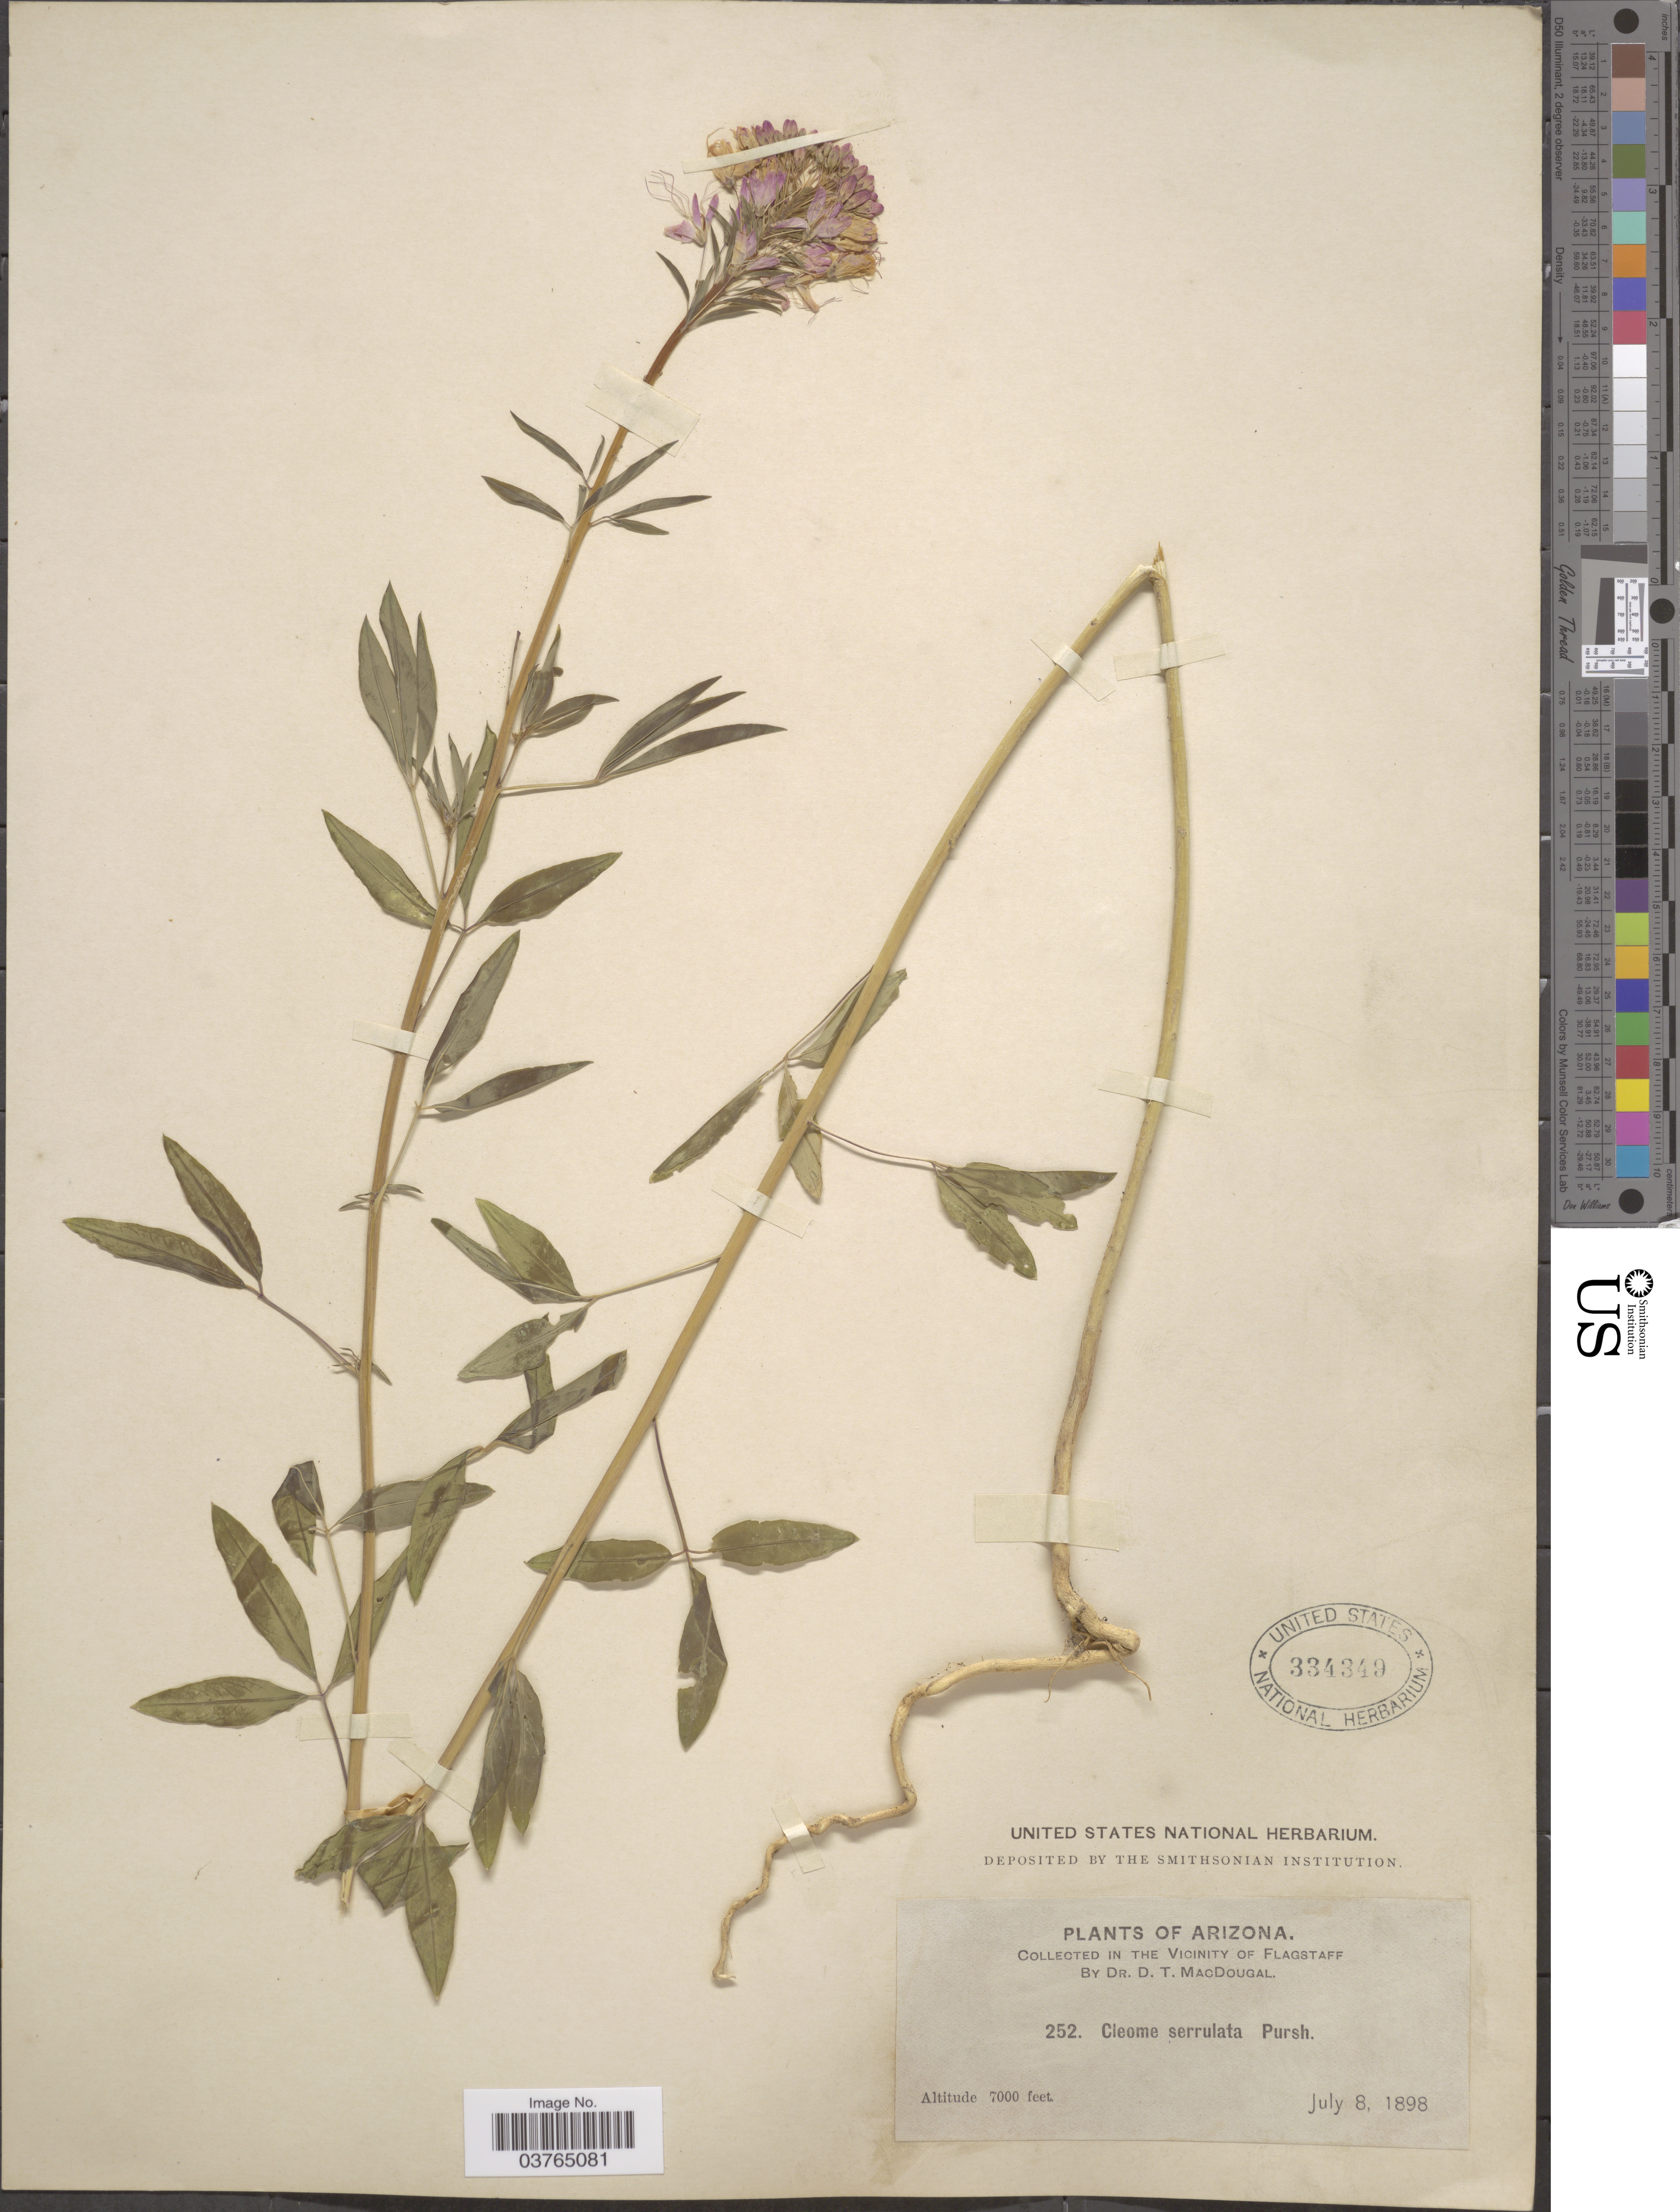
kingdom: Plantae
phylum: Tracheophyta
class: Magnoliopsida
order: Brassicales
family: Cleomaceae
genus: Cleomella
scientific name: Cleomella serrulata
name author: (Pursh) Roalson & J.C. Hall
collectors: D. T. MacDougal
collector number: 252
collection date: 1898-07-08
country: United States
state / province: Arizona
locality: In the Vicinity of Flagstaff.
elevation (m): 2134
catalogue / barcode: US 334349